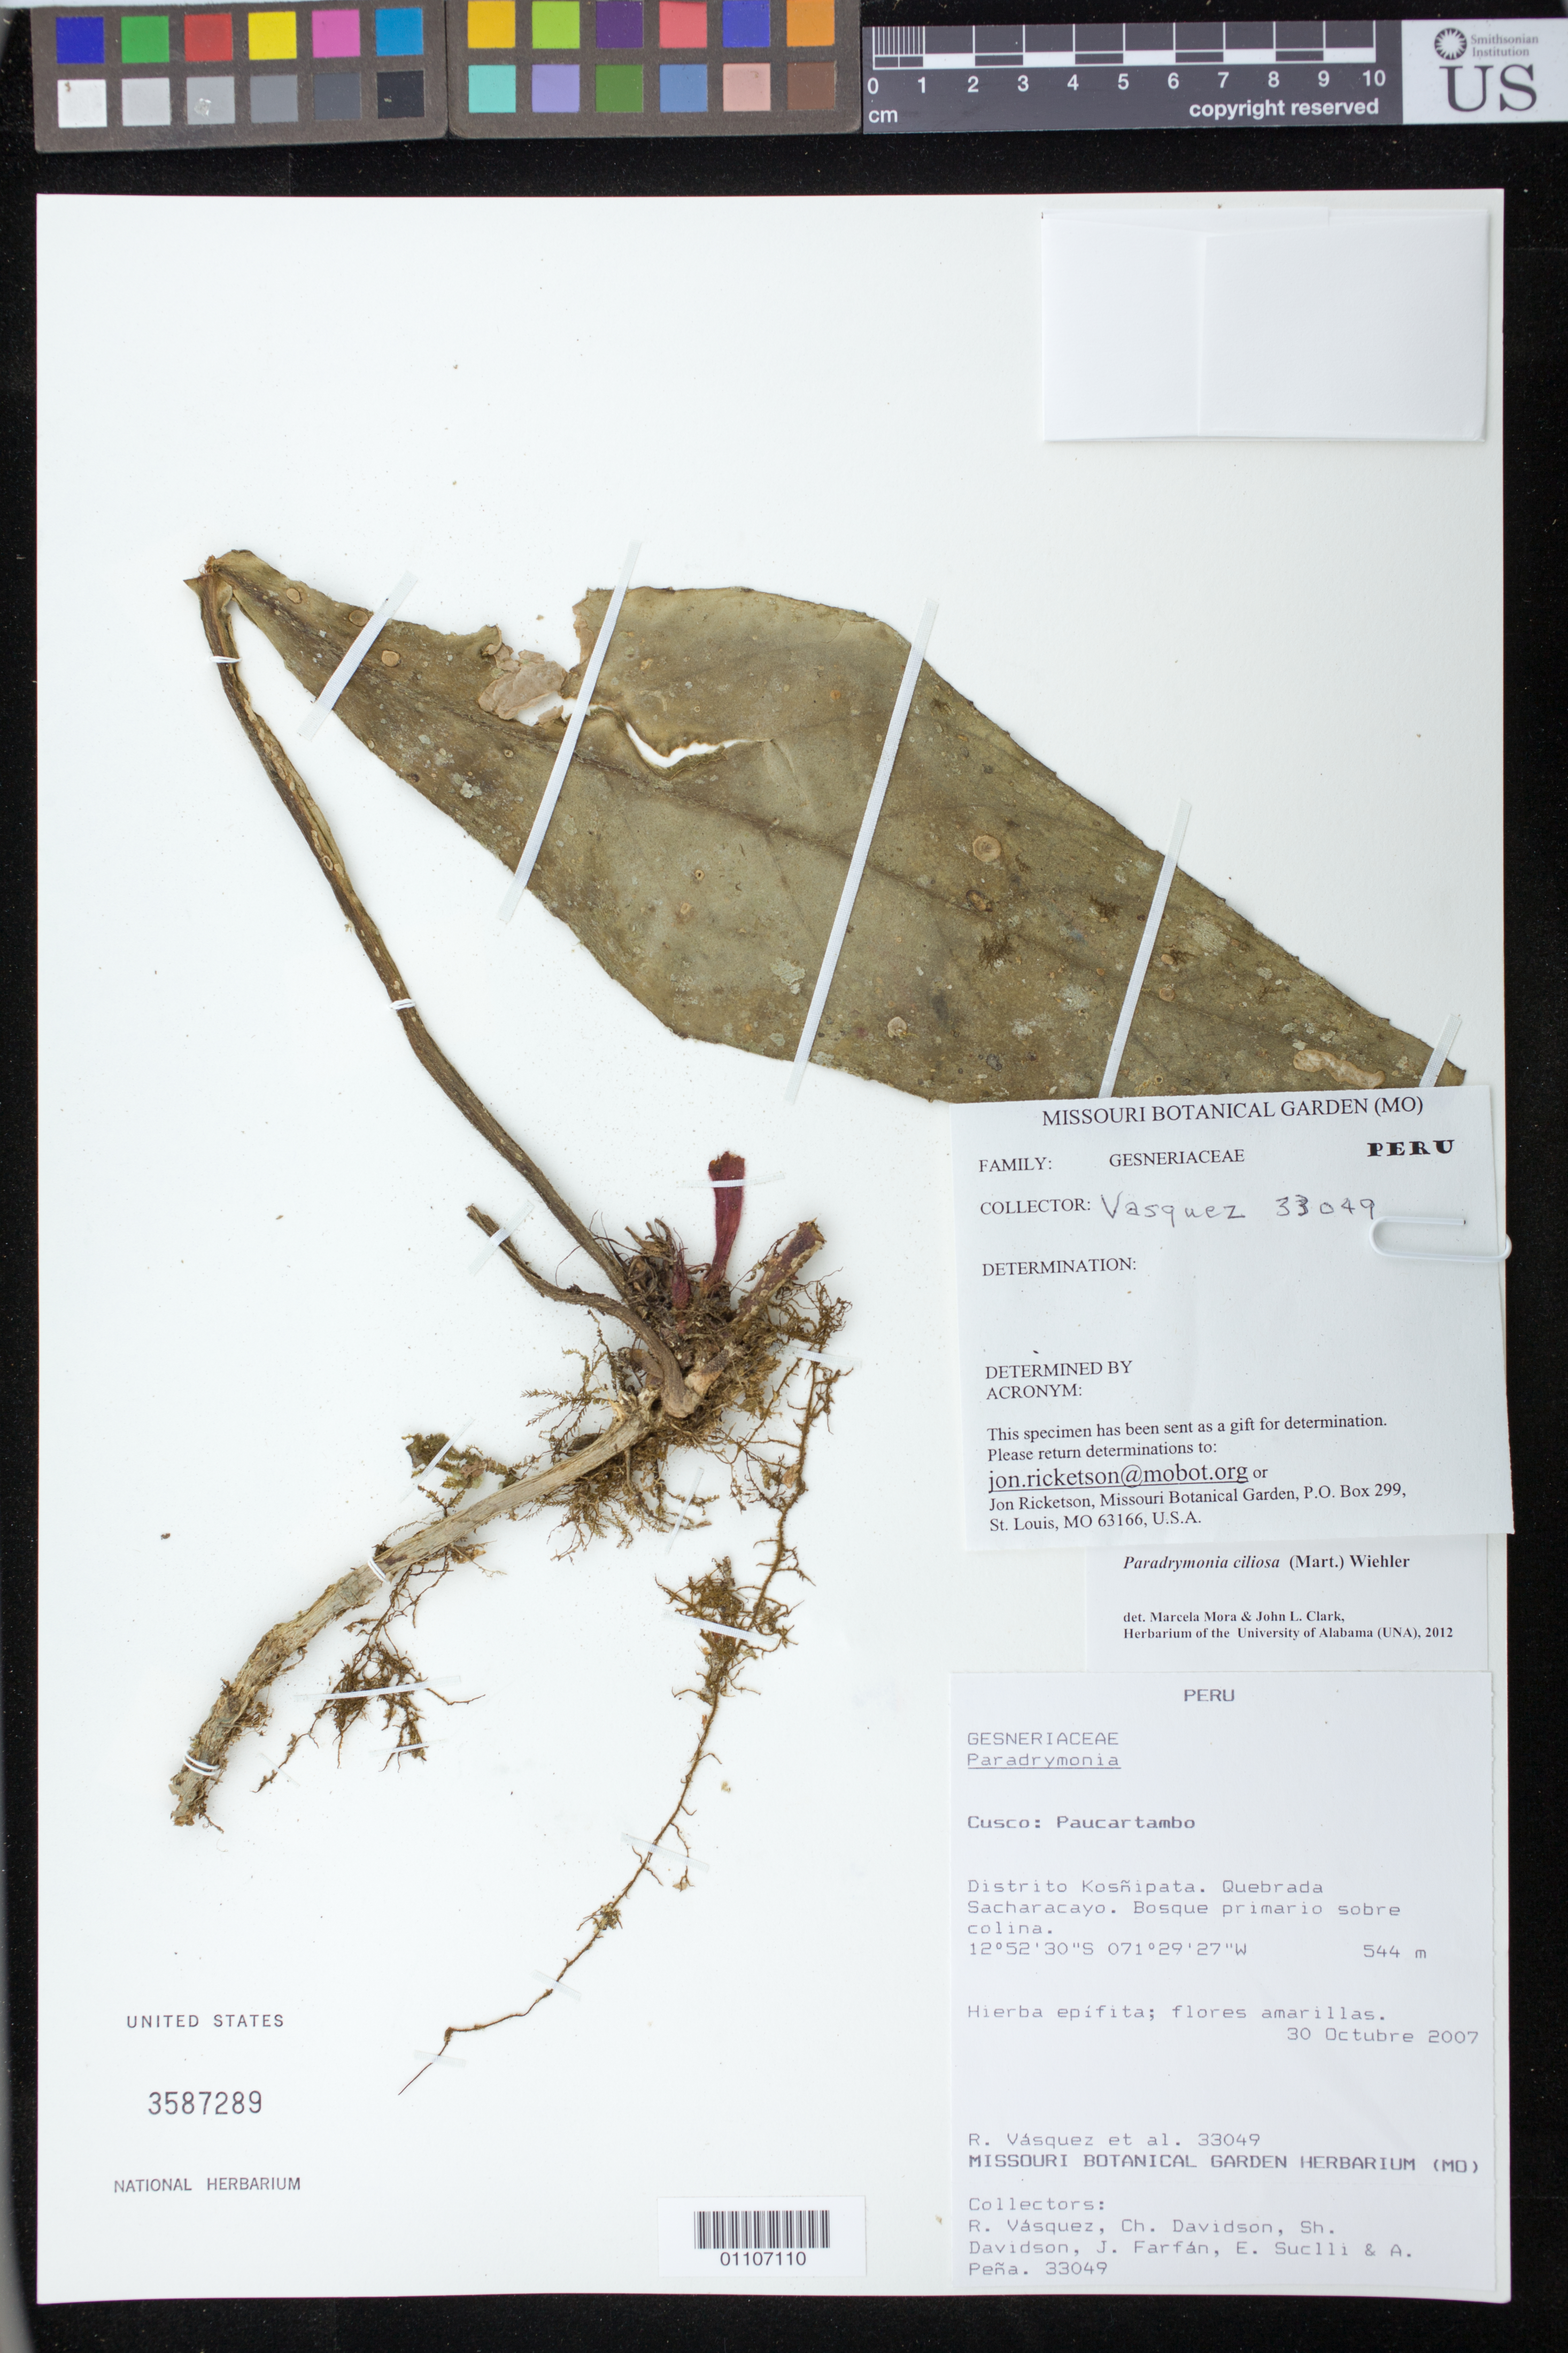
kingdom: Plantae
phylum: Tracheophyta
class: Magnoliopsida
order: Lamiales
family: Gesneriaceae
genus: Paradrymonia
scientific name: Paradrymonia ciliosa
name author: (Mart.) Wiehler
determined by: Mora, M.; Clark, J. L.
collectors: R. Vasquez, C. Davidson, S. Davidson, J. Farfán, E. Suclli & A. Peña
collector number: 33049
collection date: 2007-10-30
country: Peru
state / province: Cusco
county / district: Paucartambo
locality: Quebrada Sacharacayo. Kosnipata Dist.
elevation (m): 544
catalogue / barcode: US 3587289